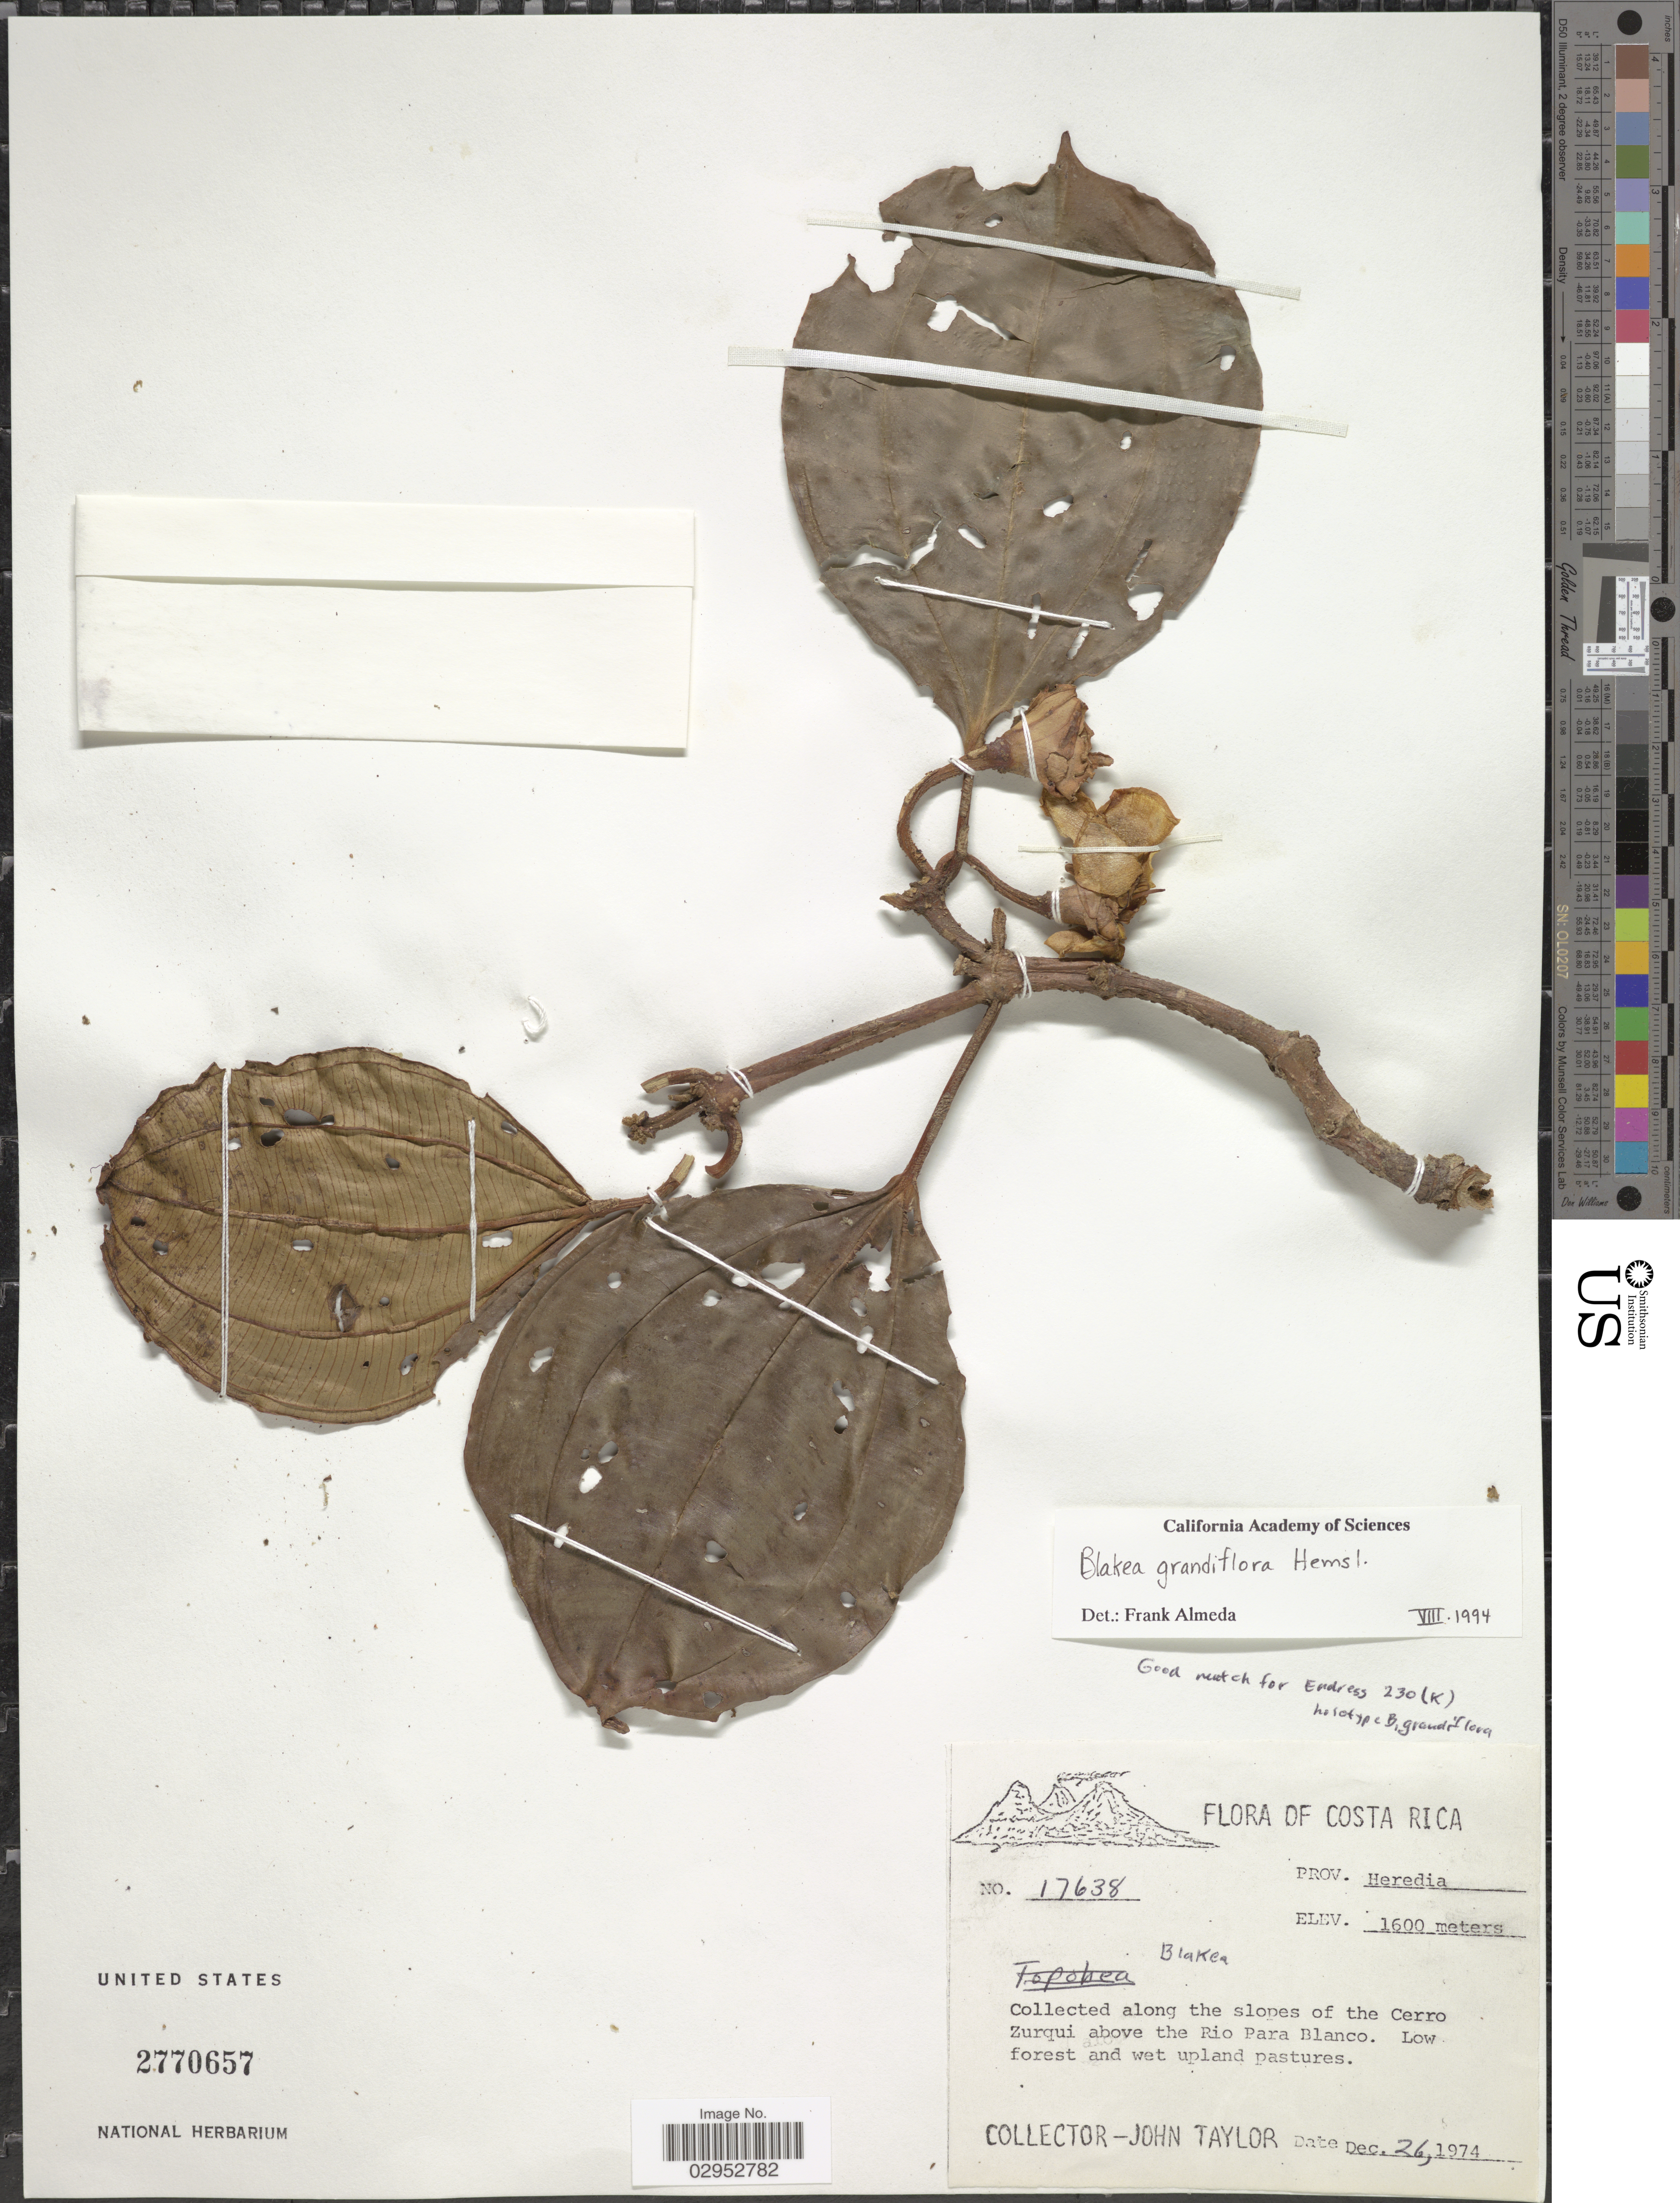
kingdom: Plantae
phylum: Tracheophyta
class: Magnoliopsida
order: Myrtales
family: Melastomataceae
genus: Blakea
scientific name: Blakea grandiflora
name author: Hemsl.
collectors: J. Taylor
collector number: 17638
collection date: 1974-12-26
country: Costa Rica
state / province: Heredia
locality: Prov. Heredia. Collected along the slopes of the Cerro Zurqui above the Rio Para Blanco.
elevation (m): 1600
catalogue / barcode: US 2770657